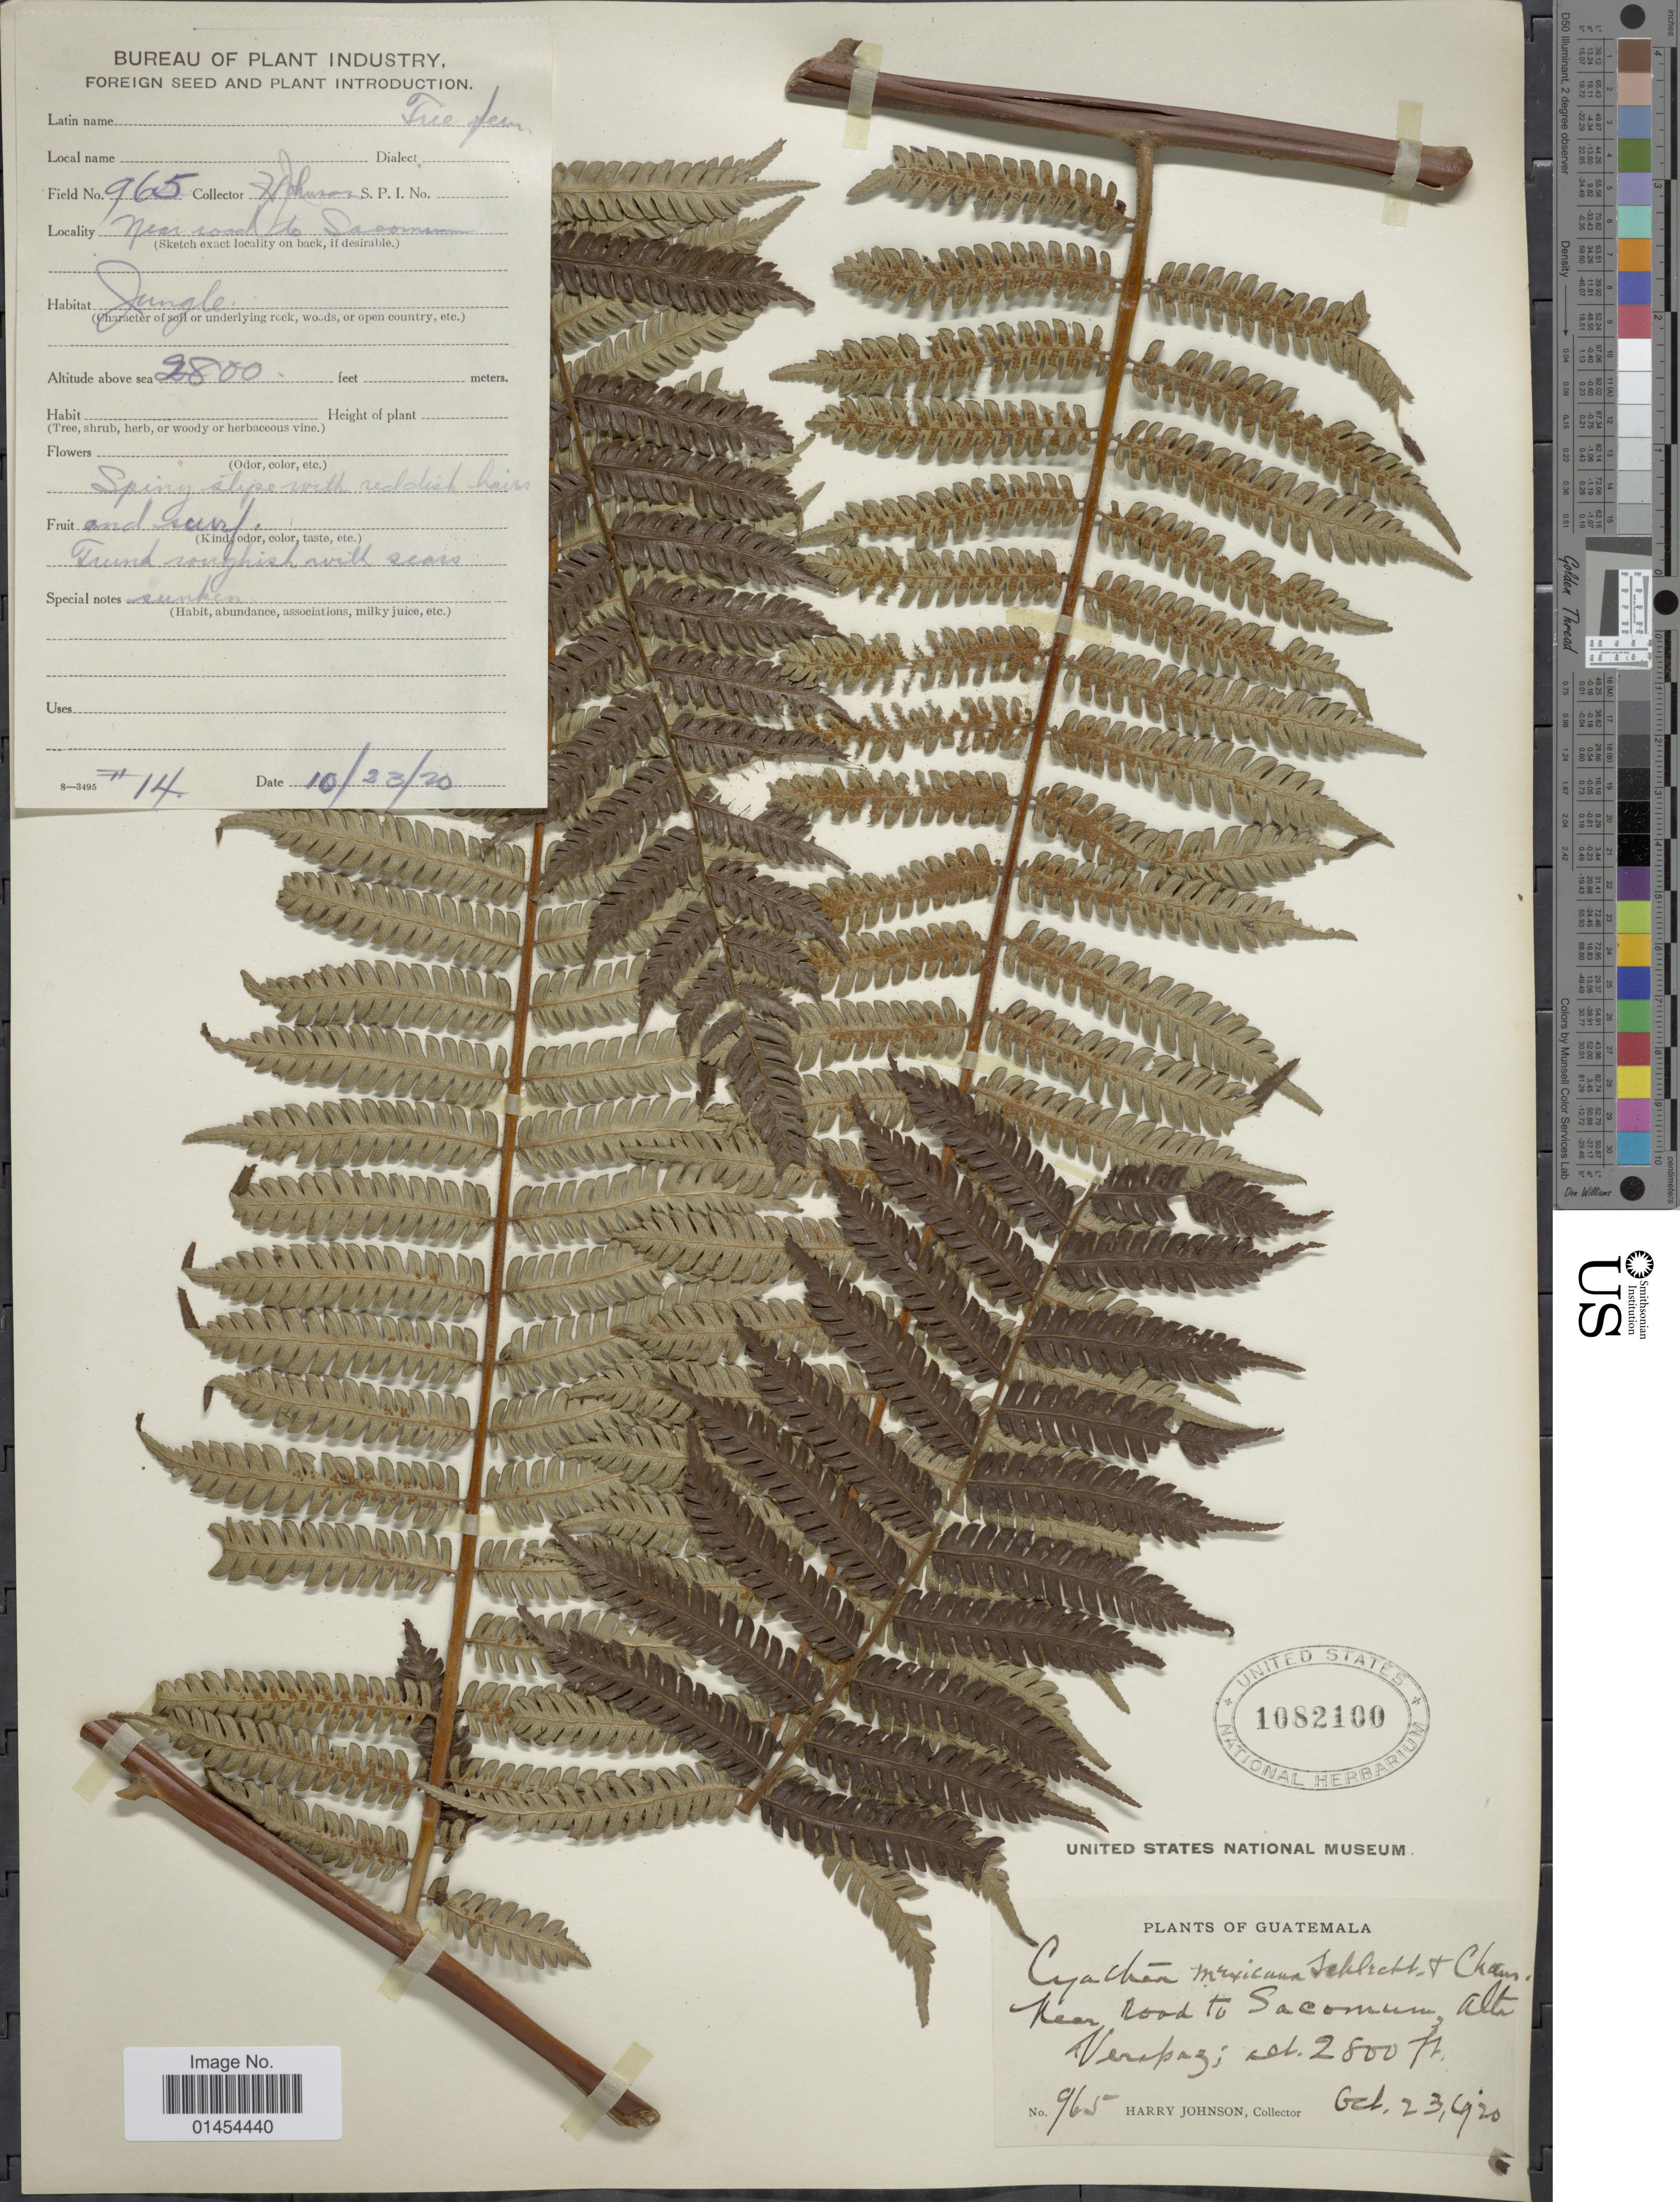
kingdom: Plantae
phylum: Tracheophyta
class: Polypodiopsida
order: Cyatheales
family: Cyatheaceae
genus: Alsophila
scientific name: Alsophila firma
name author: (Baker) D.S. Conant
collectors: H. Johnson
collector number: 965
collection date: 1920-10-23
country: Guatemala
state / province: Alta Verapaz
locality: Near road to Sacomum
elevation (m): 853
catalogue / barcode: US 1082100